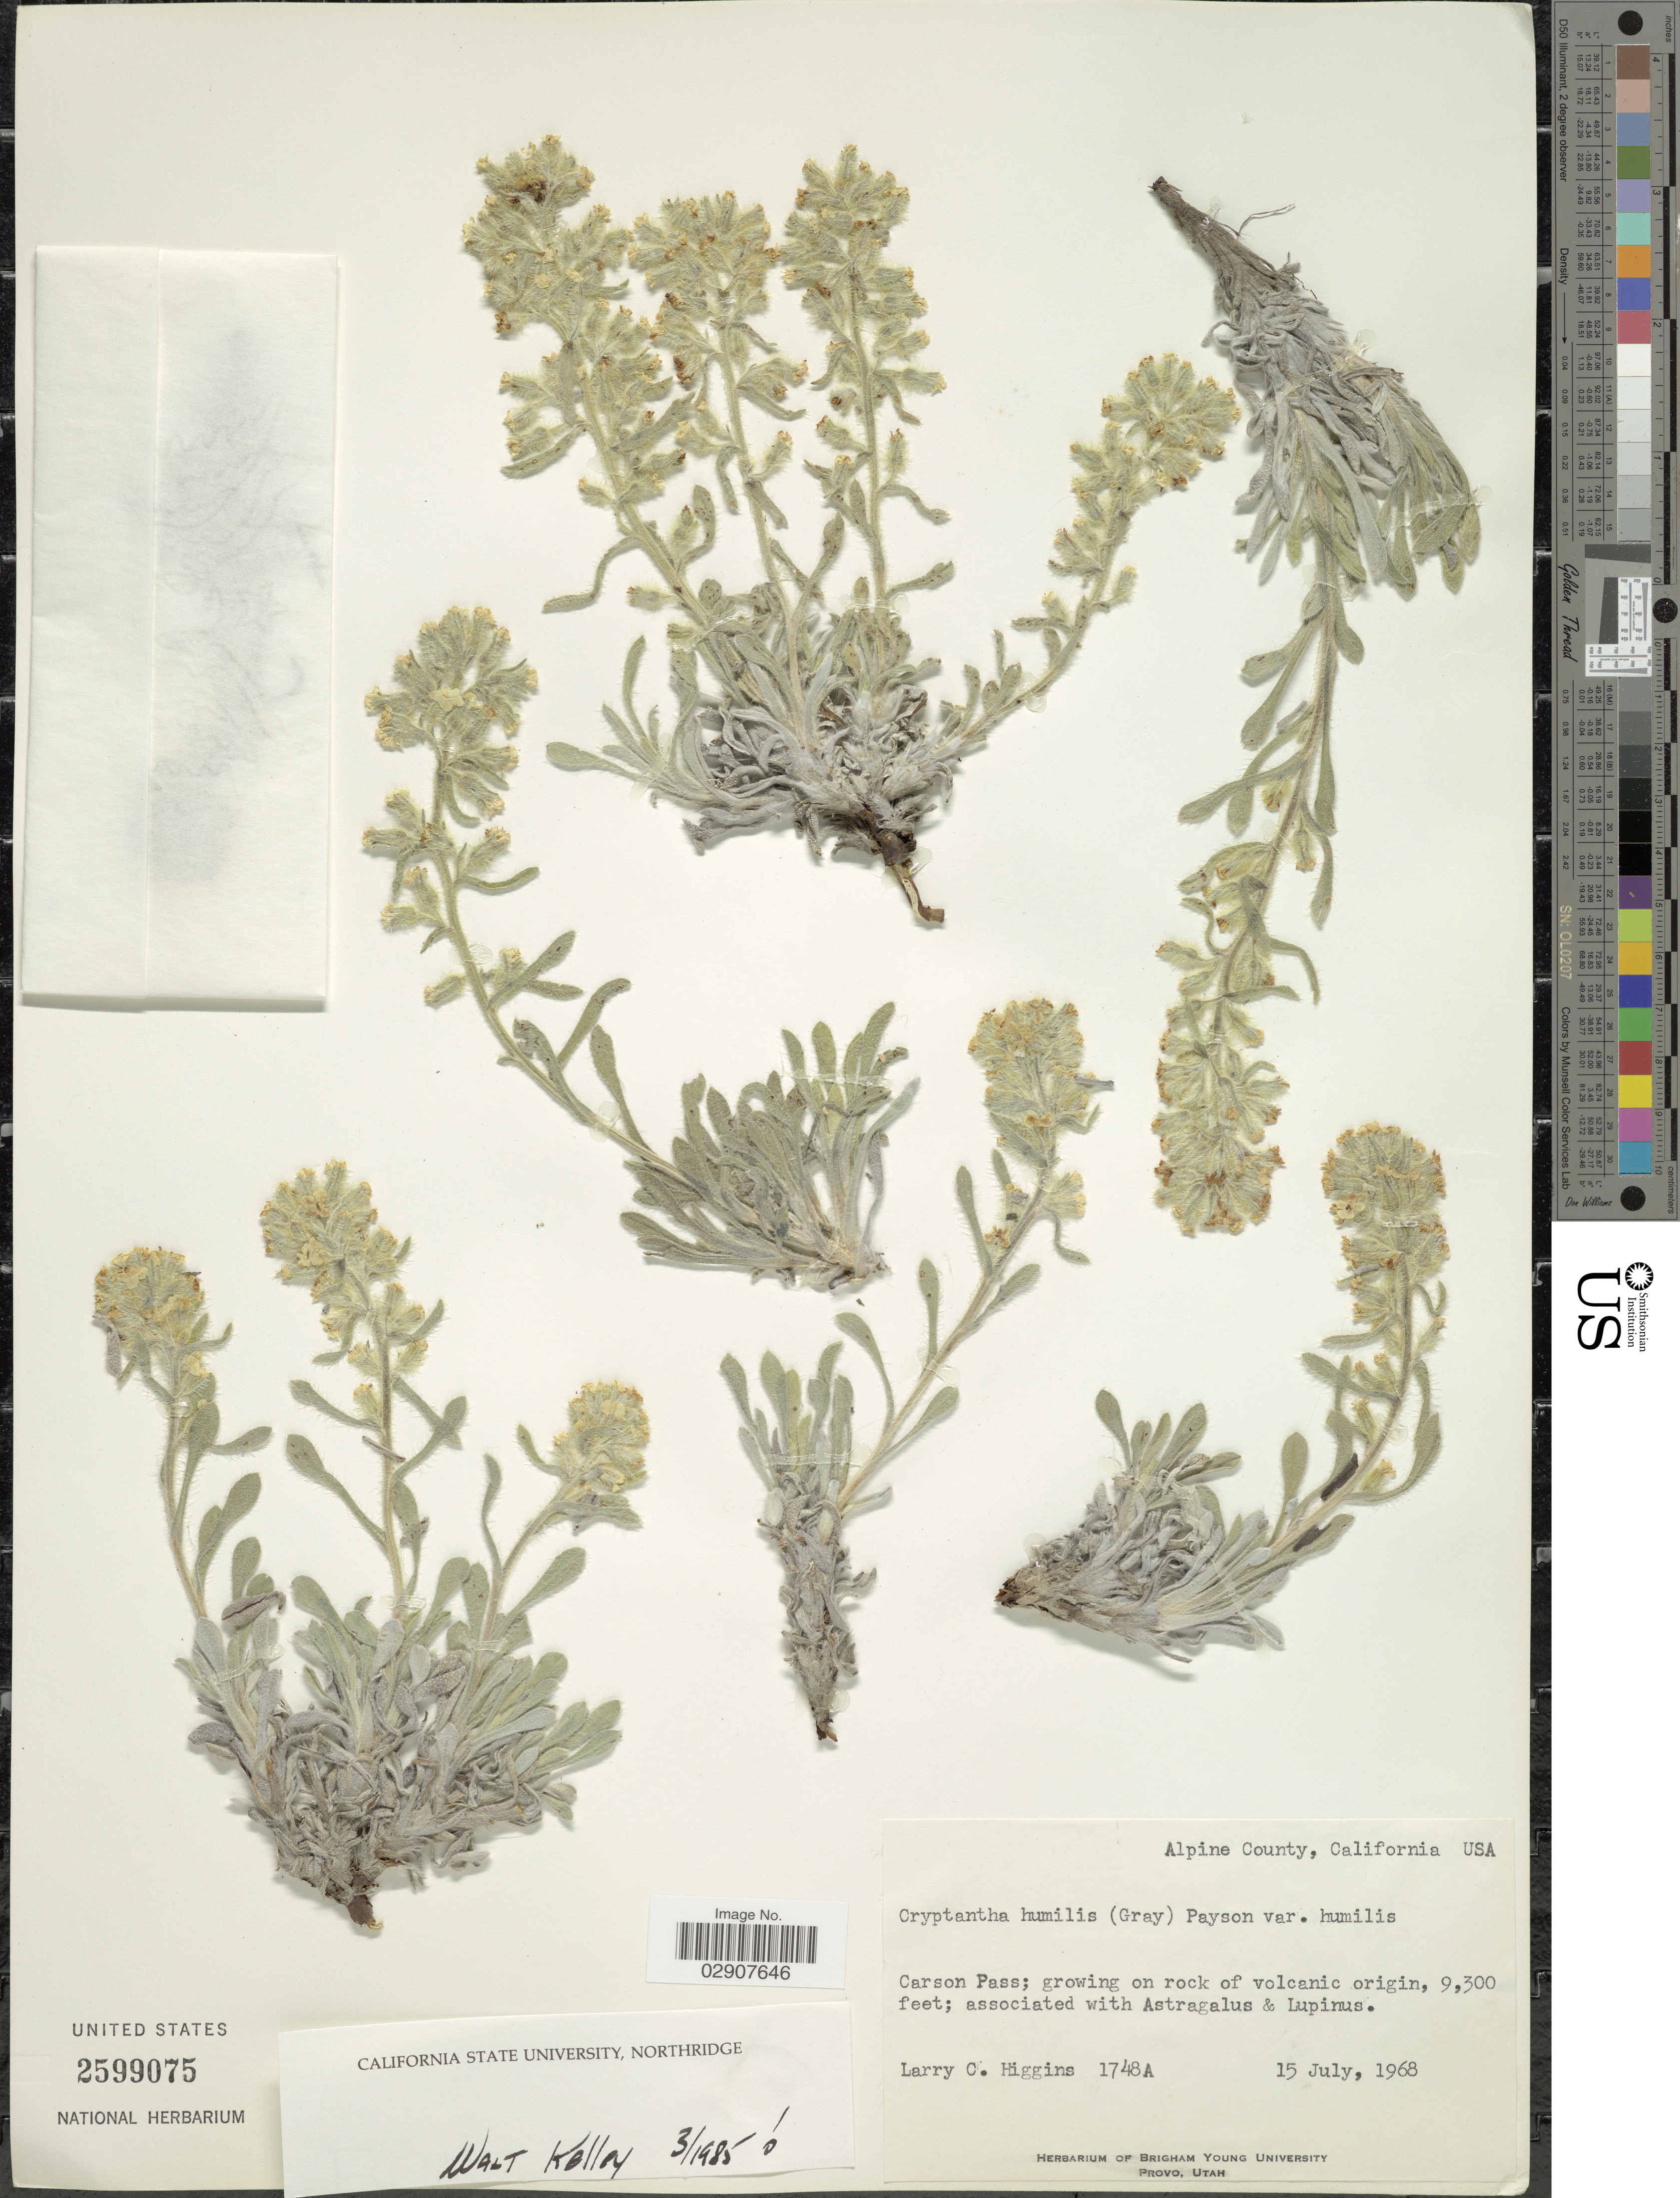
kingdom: Plantae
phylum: Tracheophyta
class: Magnoliopsida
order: Boraginales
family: Boraginaceae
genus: Cryptantha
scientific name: Cryptantha humilis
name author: (Greene) Payson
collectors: L. Higgins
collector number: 1748A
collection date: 1968-07-15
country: United States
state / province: California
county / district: Alpine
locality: Alpine County, Carson Pass.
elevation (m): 2835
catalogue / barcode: US 2599075